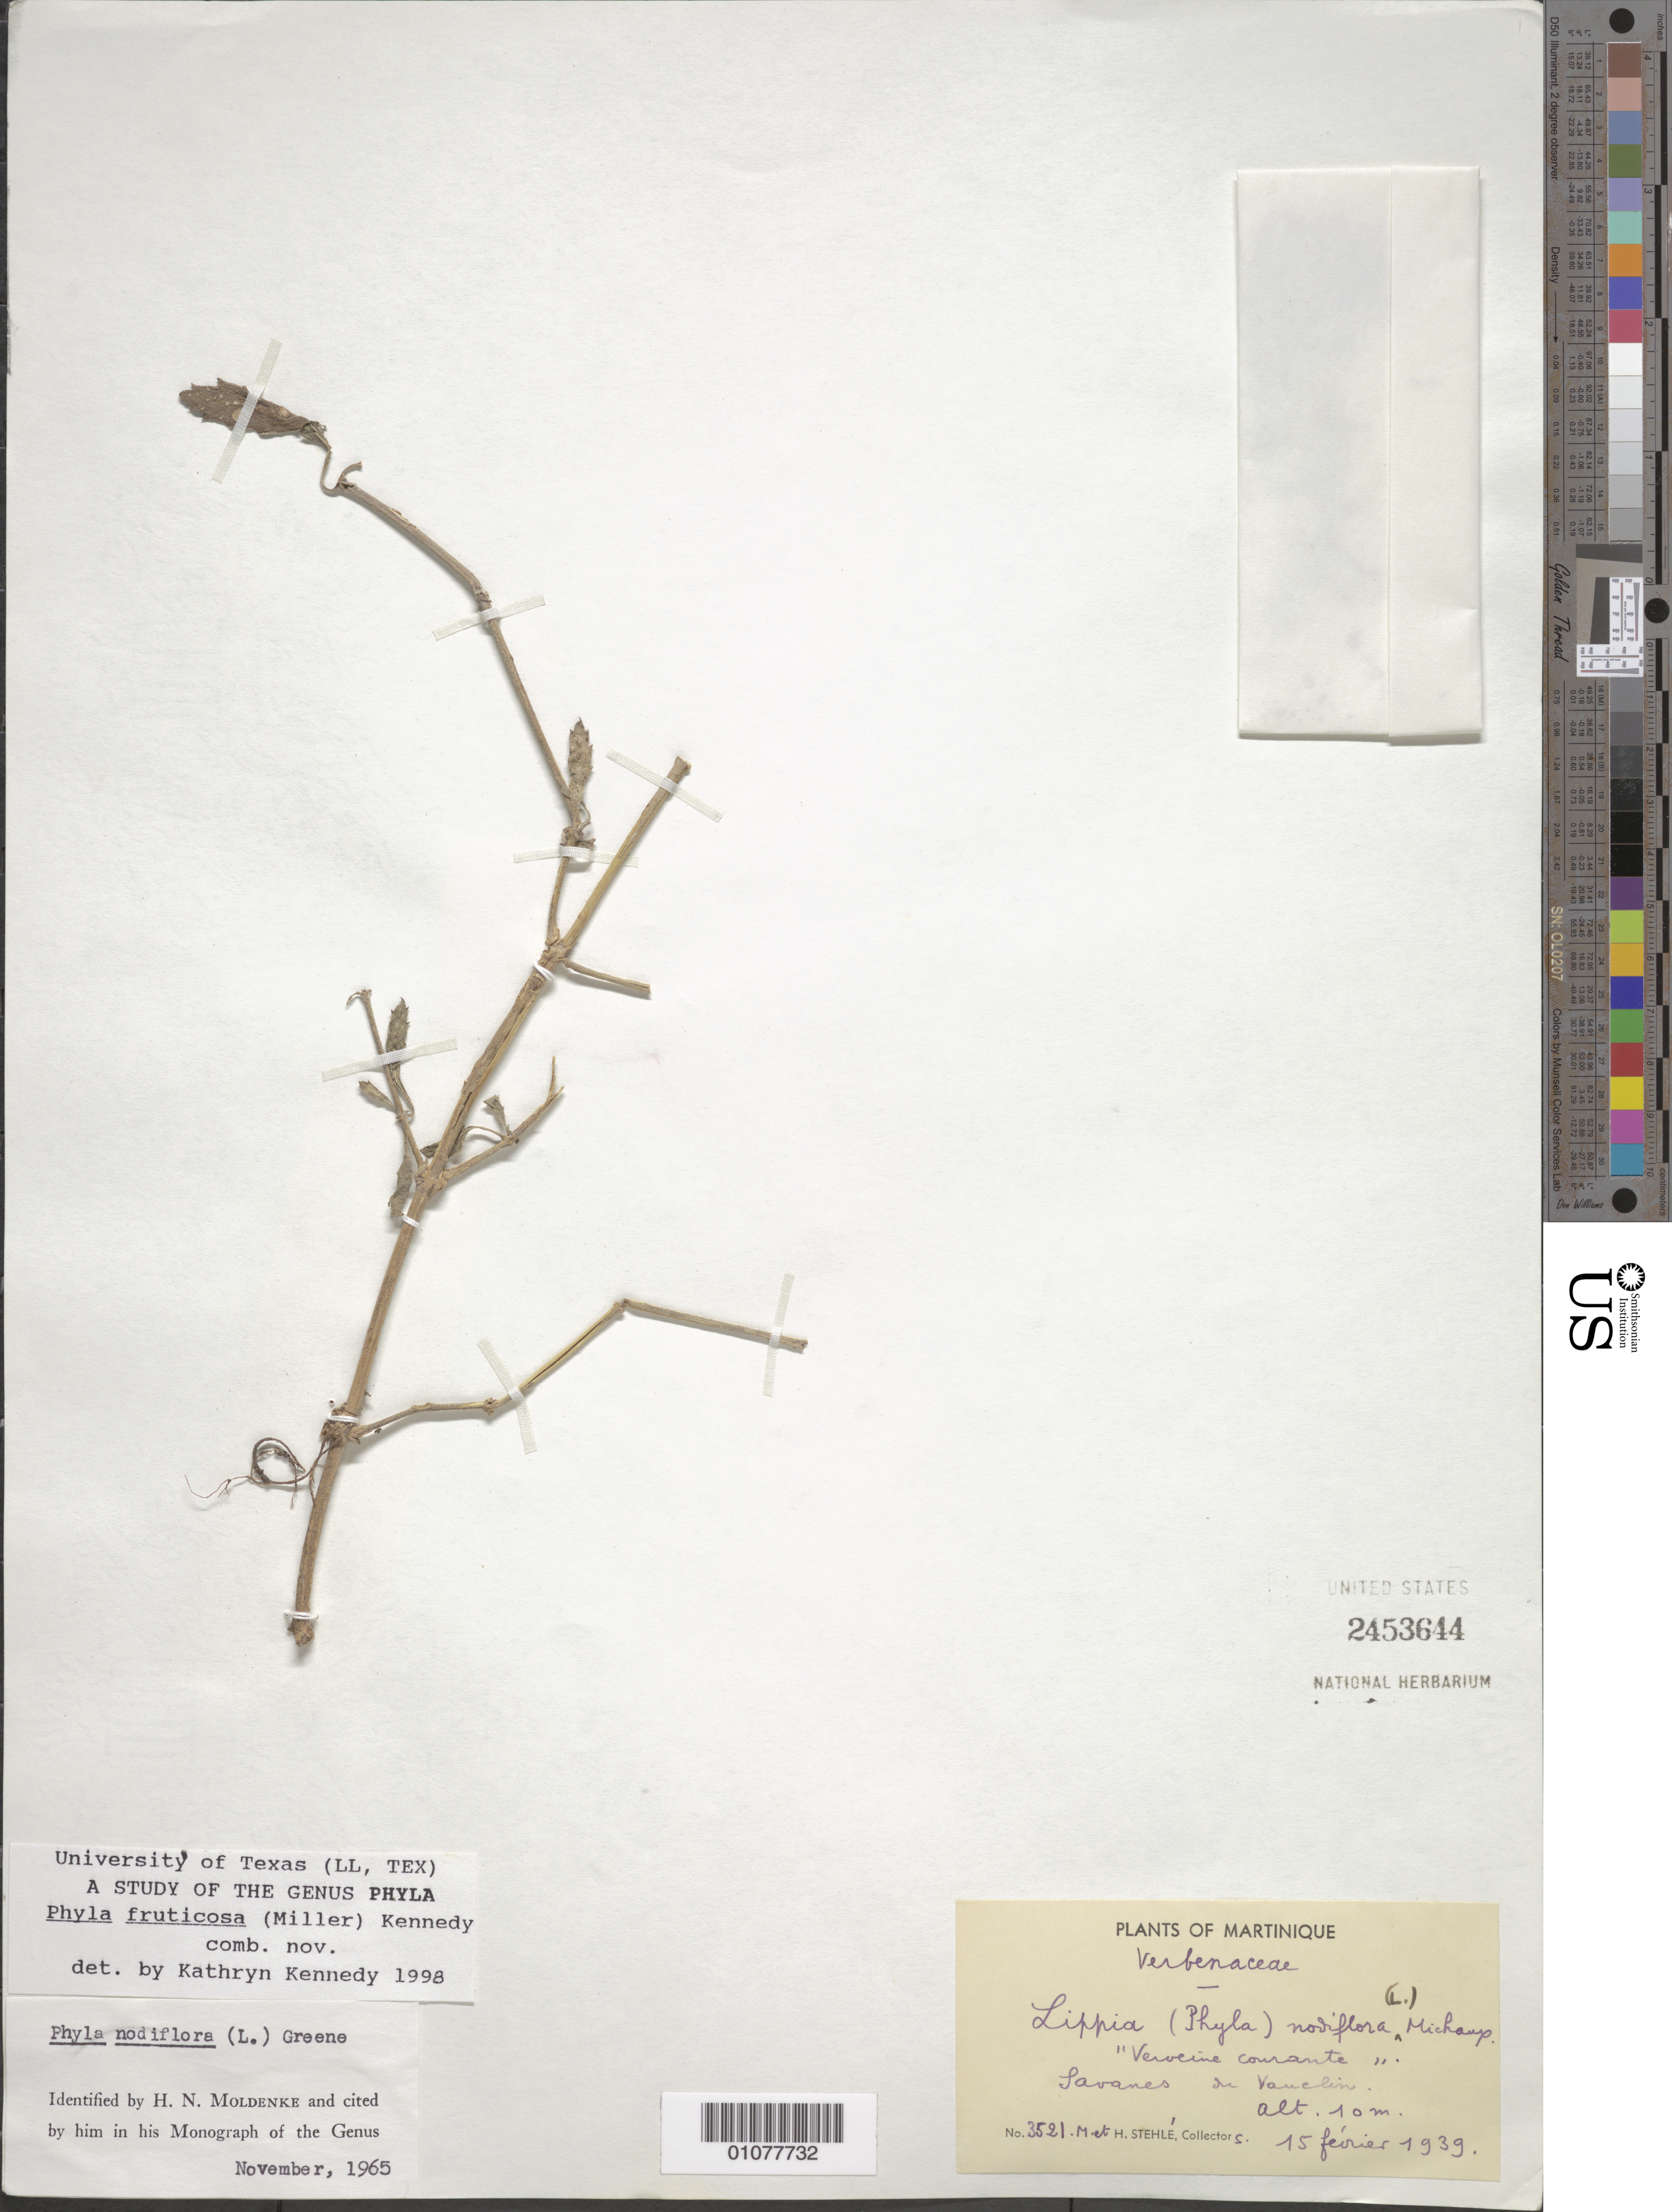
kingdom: Plantae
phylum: Tracheophyta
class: Magnoliopsida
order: Lamiales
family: Verbenaceae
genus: Phyla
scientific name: Phyla nodiflora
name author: (L.) Greene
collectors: M. Stehlé & H. Stehlé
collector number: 3521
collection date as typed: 15 Feb 1939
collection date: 1939-02-15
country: Martinique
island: Martinique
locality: Savanes de Vauclin.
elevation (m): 10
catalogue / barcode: US 2453644